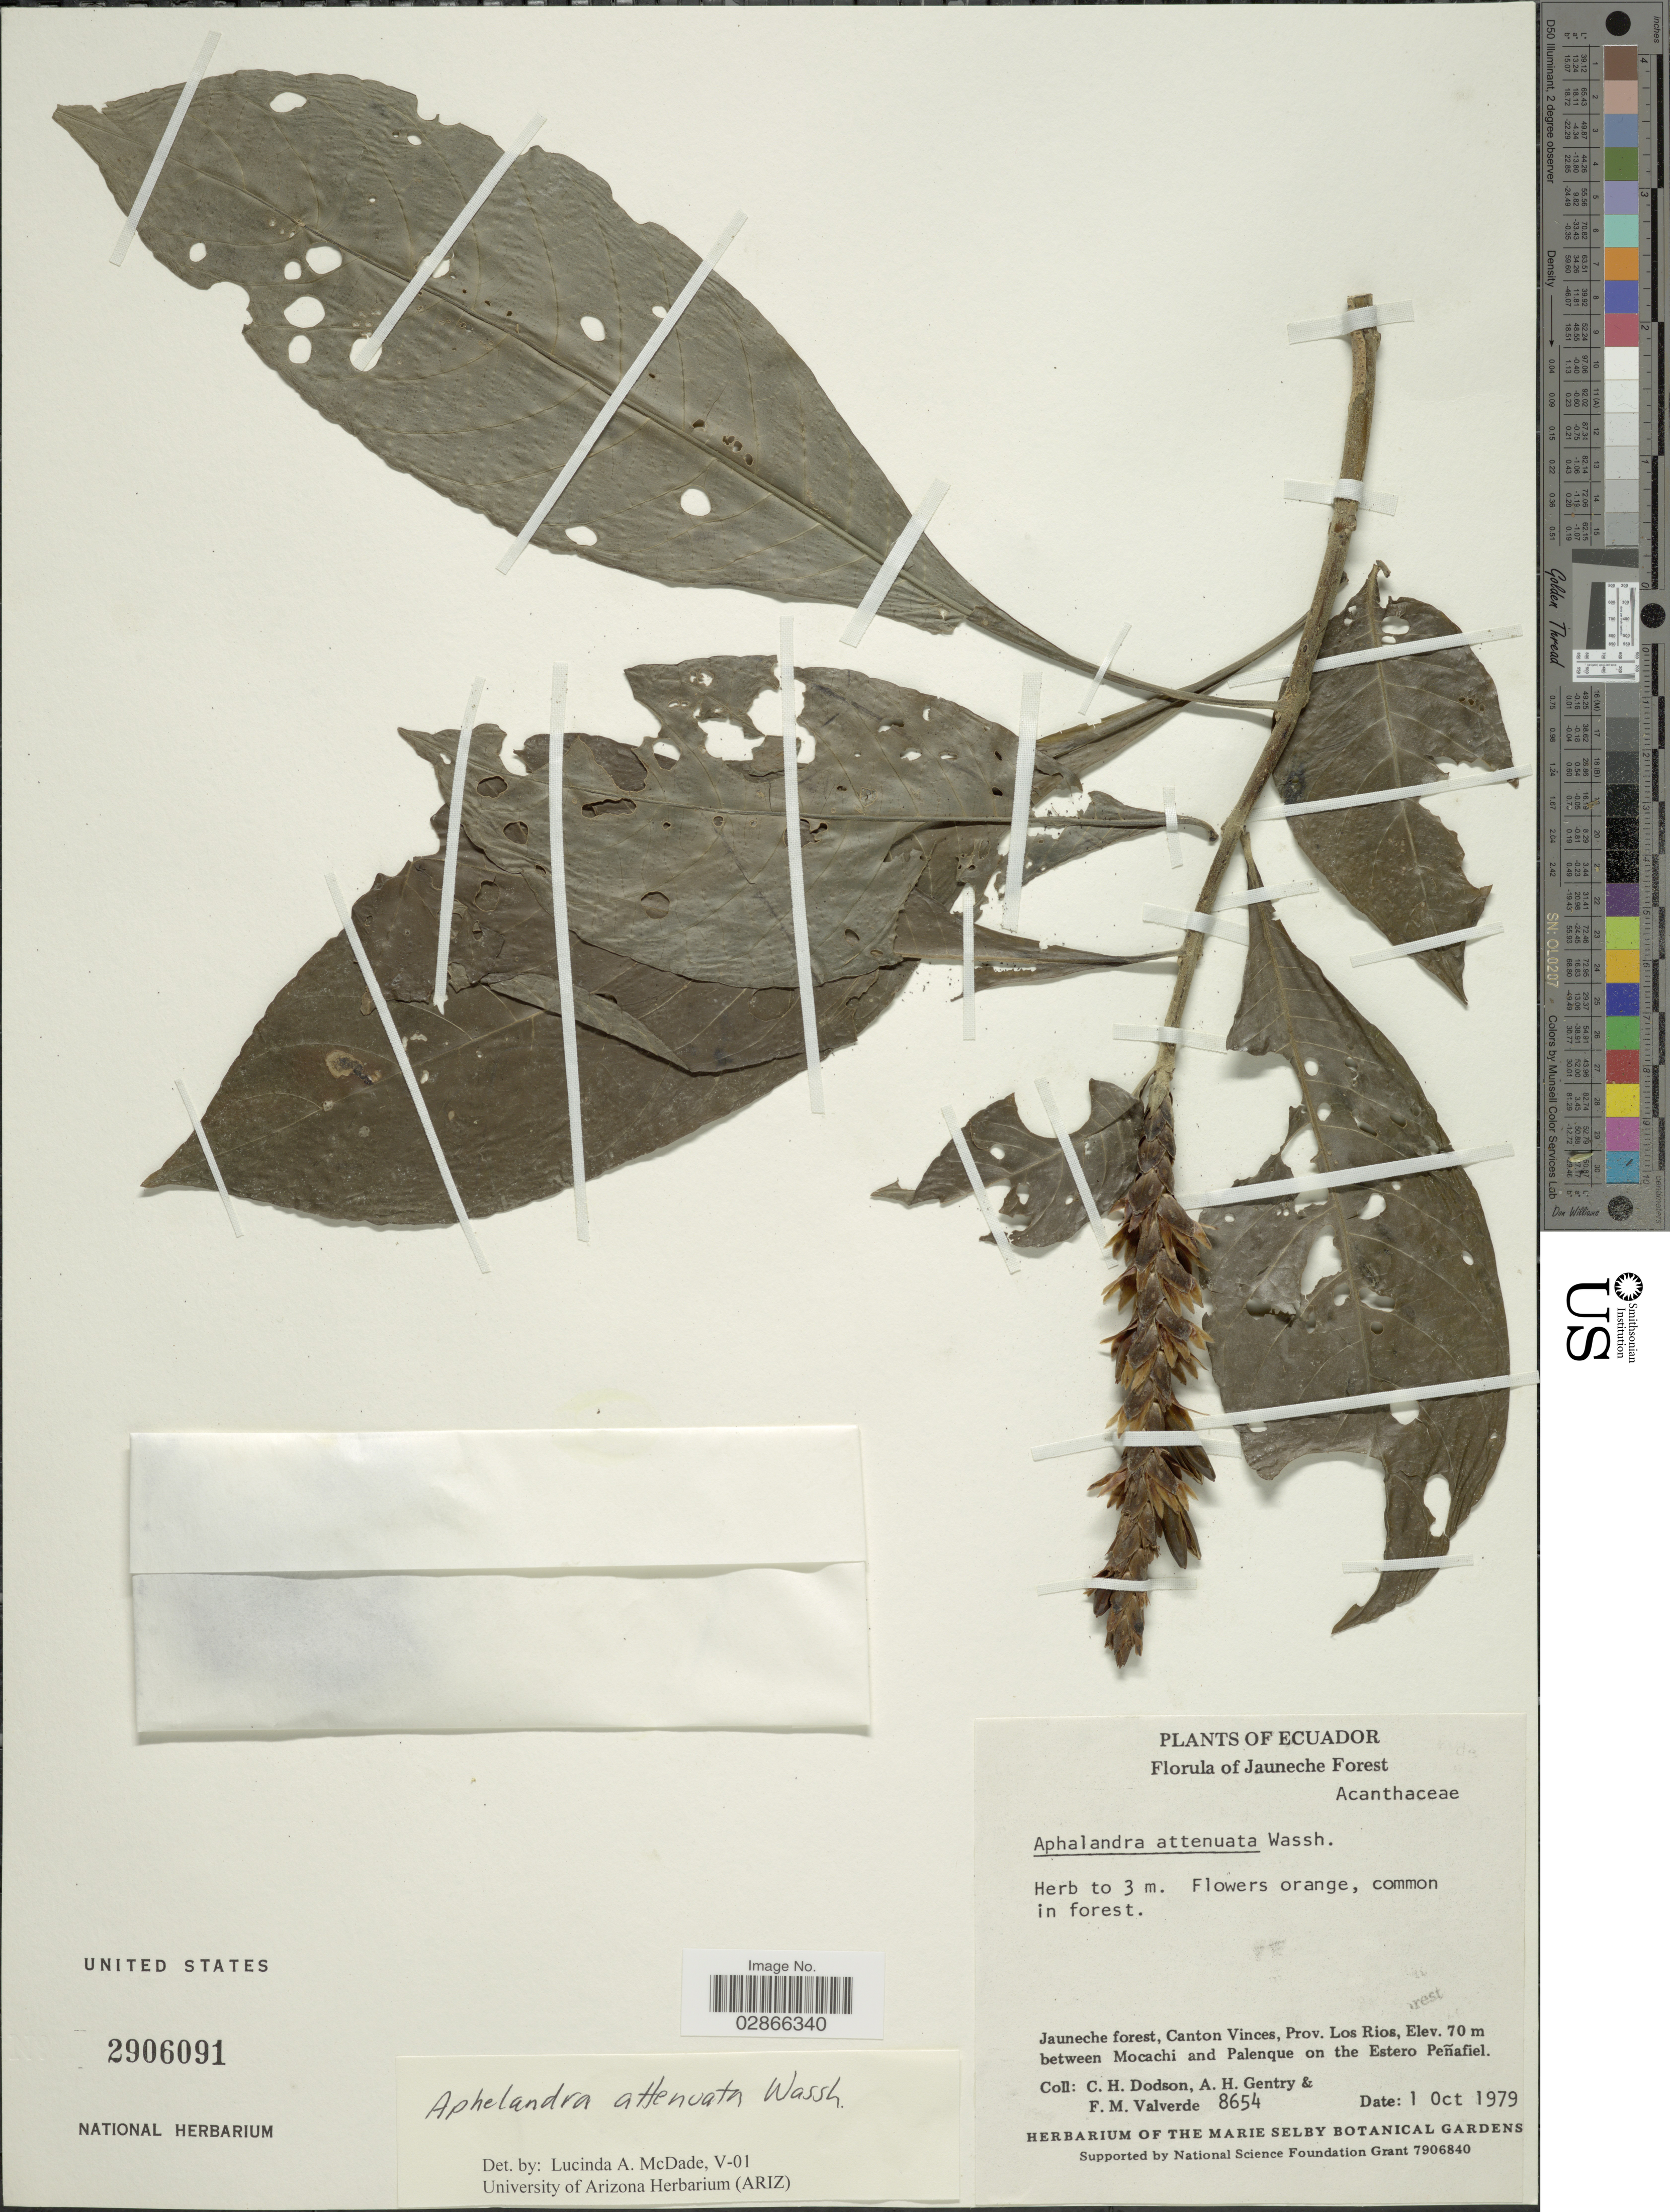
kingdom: Plantae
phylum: Tracheophyta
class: Magnoliopsida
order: Lamiales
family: Acanthaceae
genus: Aphelandra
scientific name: Aphelandra attenuata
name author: Wassh.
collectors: C. H. Dodson, A. H. Gentry & F. M. Valverde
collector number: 8654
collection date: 1979-10-01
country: Ecuador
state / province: Los Ríos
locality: Jauneche Forest. Jauneche forest, Canton Vinces, between Mocachi and Palenque on the Estero Peñafiel.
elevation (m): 70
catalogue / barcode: US 2906091